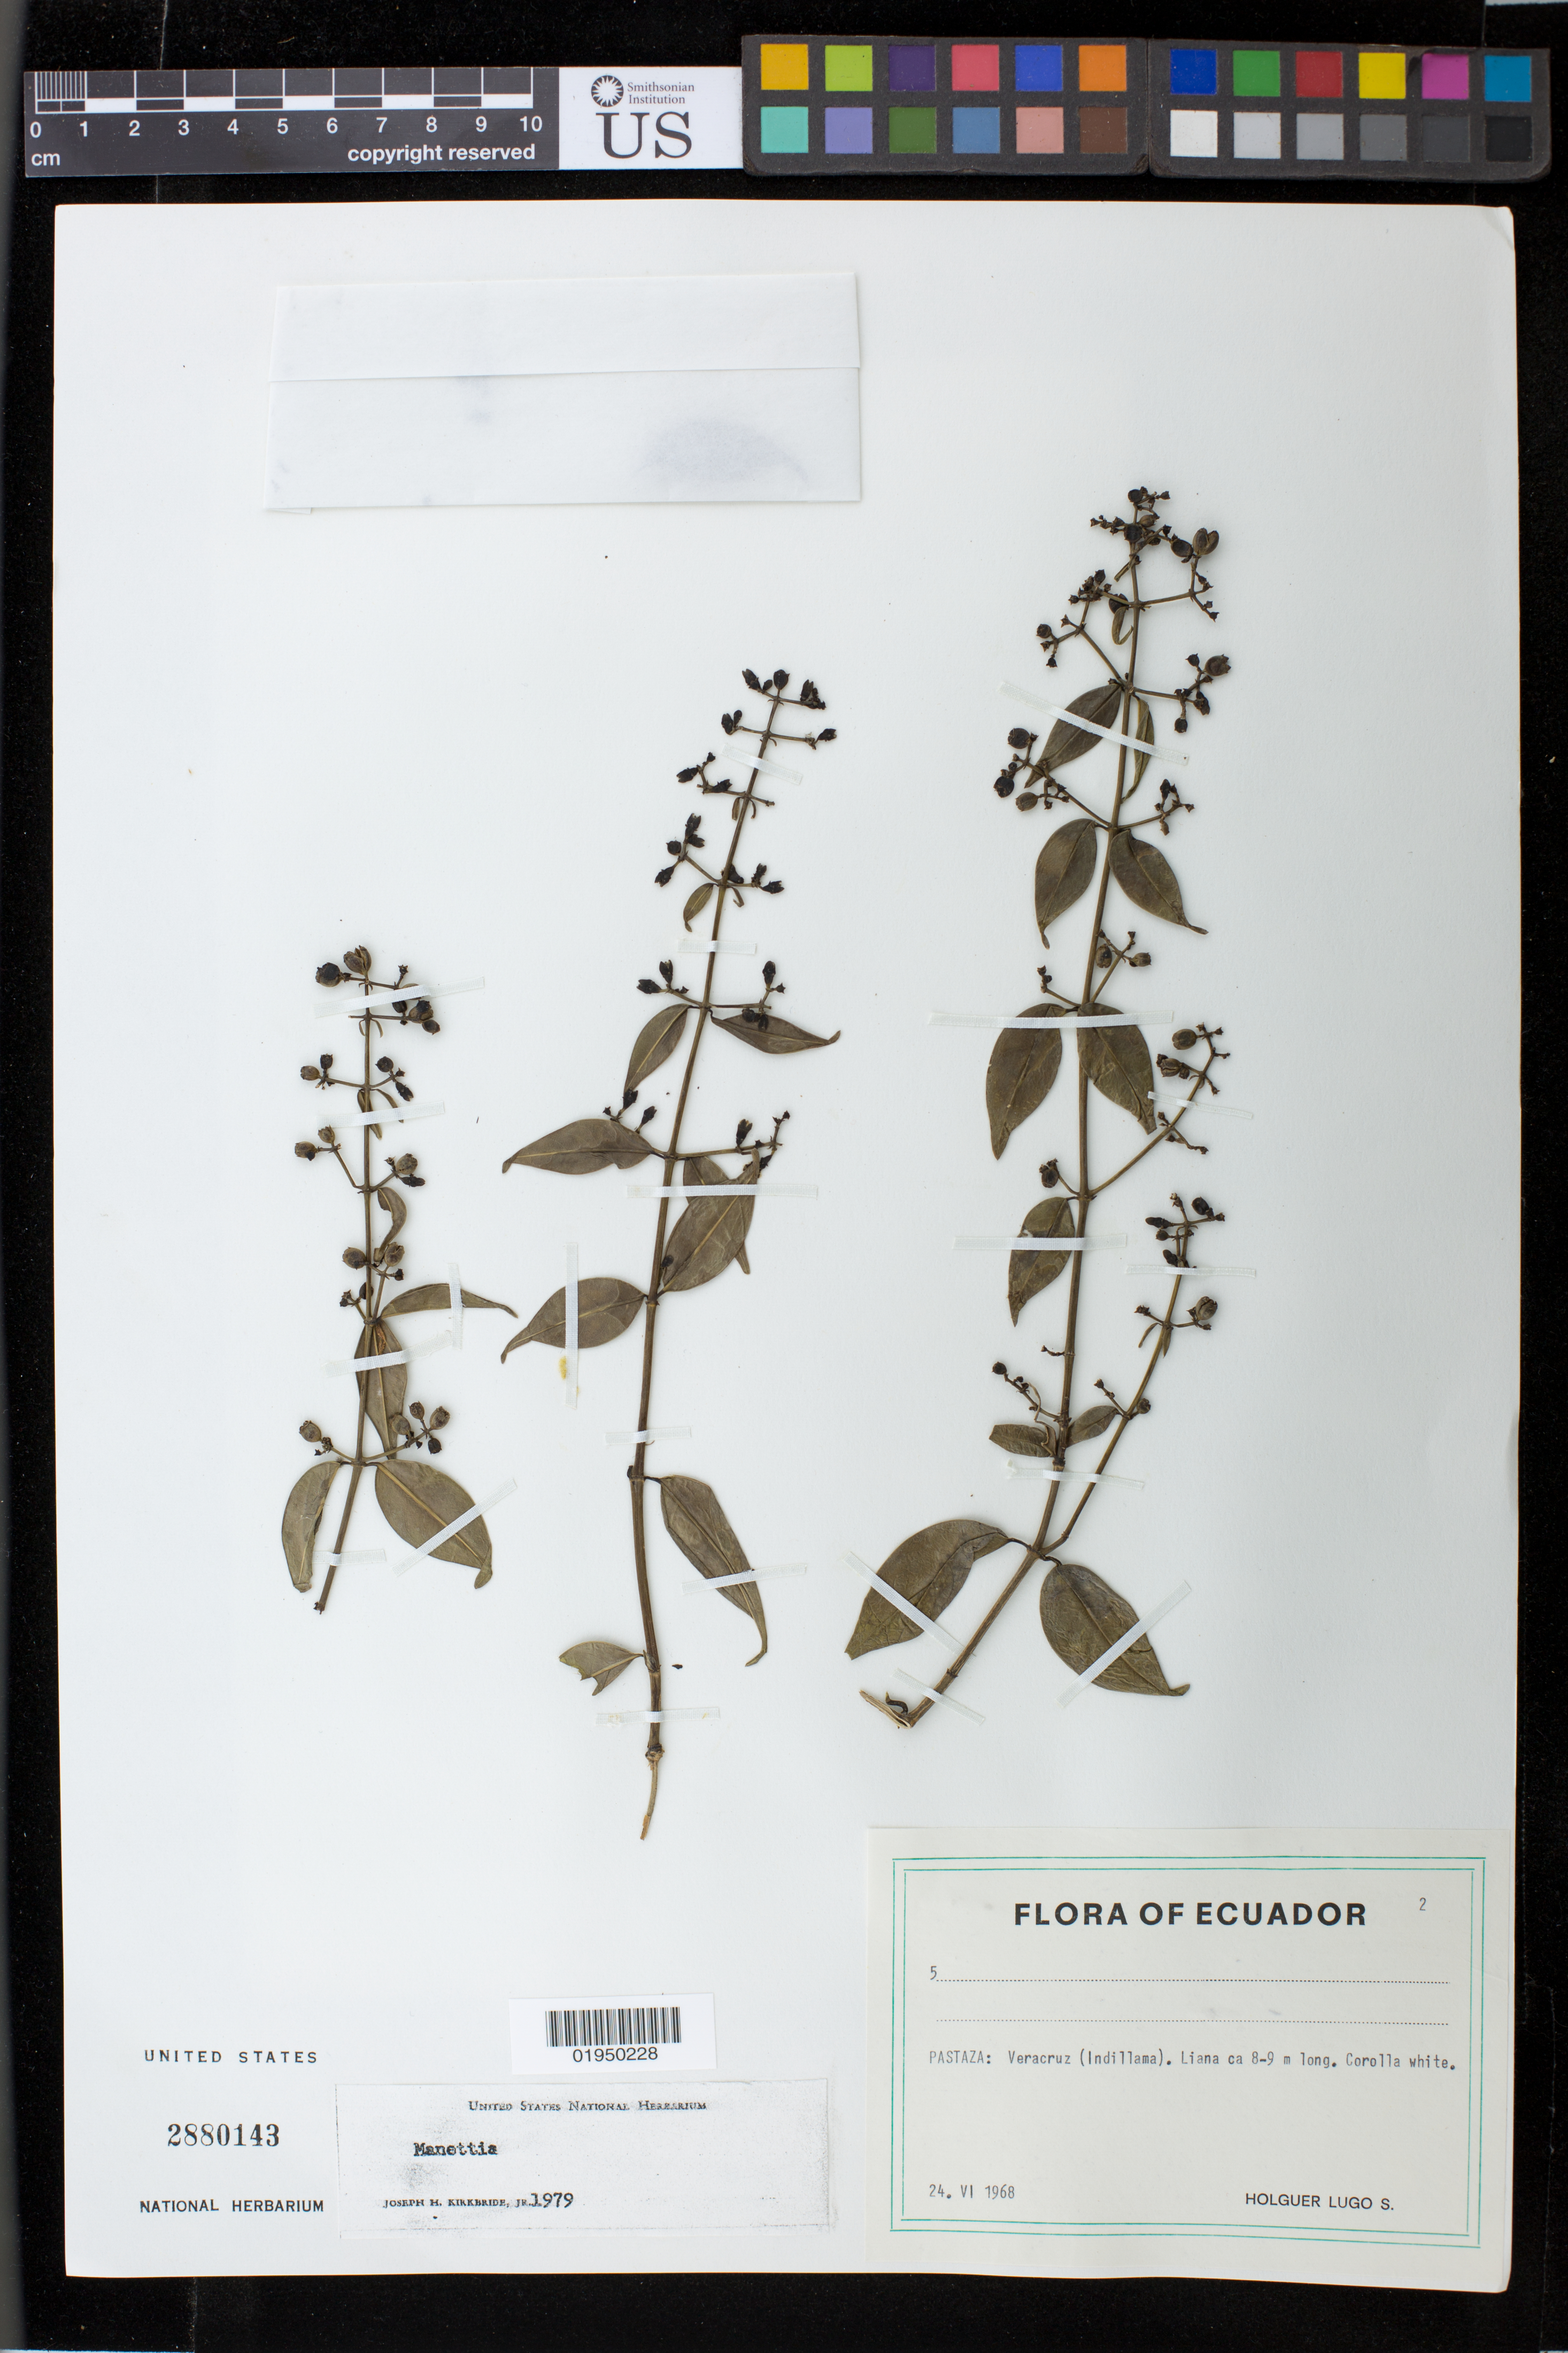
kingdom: Plantae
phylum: Tracheophyta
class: Magnoliopsida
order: Gentianales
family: Rubiaceae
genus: Manettia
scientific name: Manettia sp.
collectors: H. Lugo S.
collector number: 5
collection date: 1968-06-24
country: Ecuador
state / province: Pastaza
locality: Veracruz (Indillama).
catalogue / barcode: US 2880143